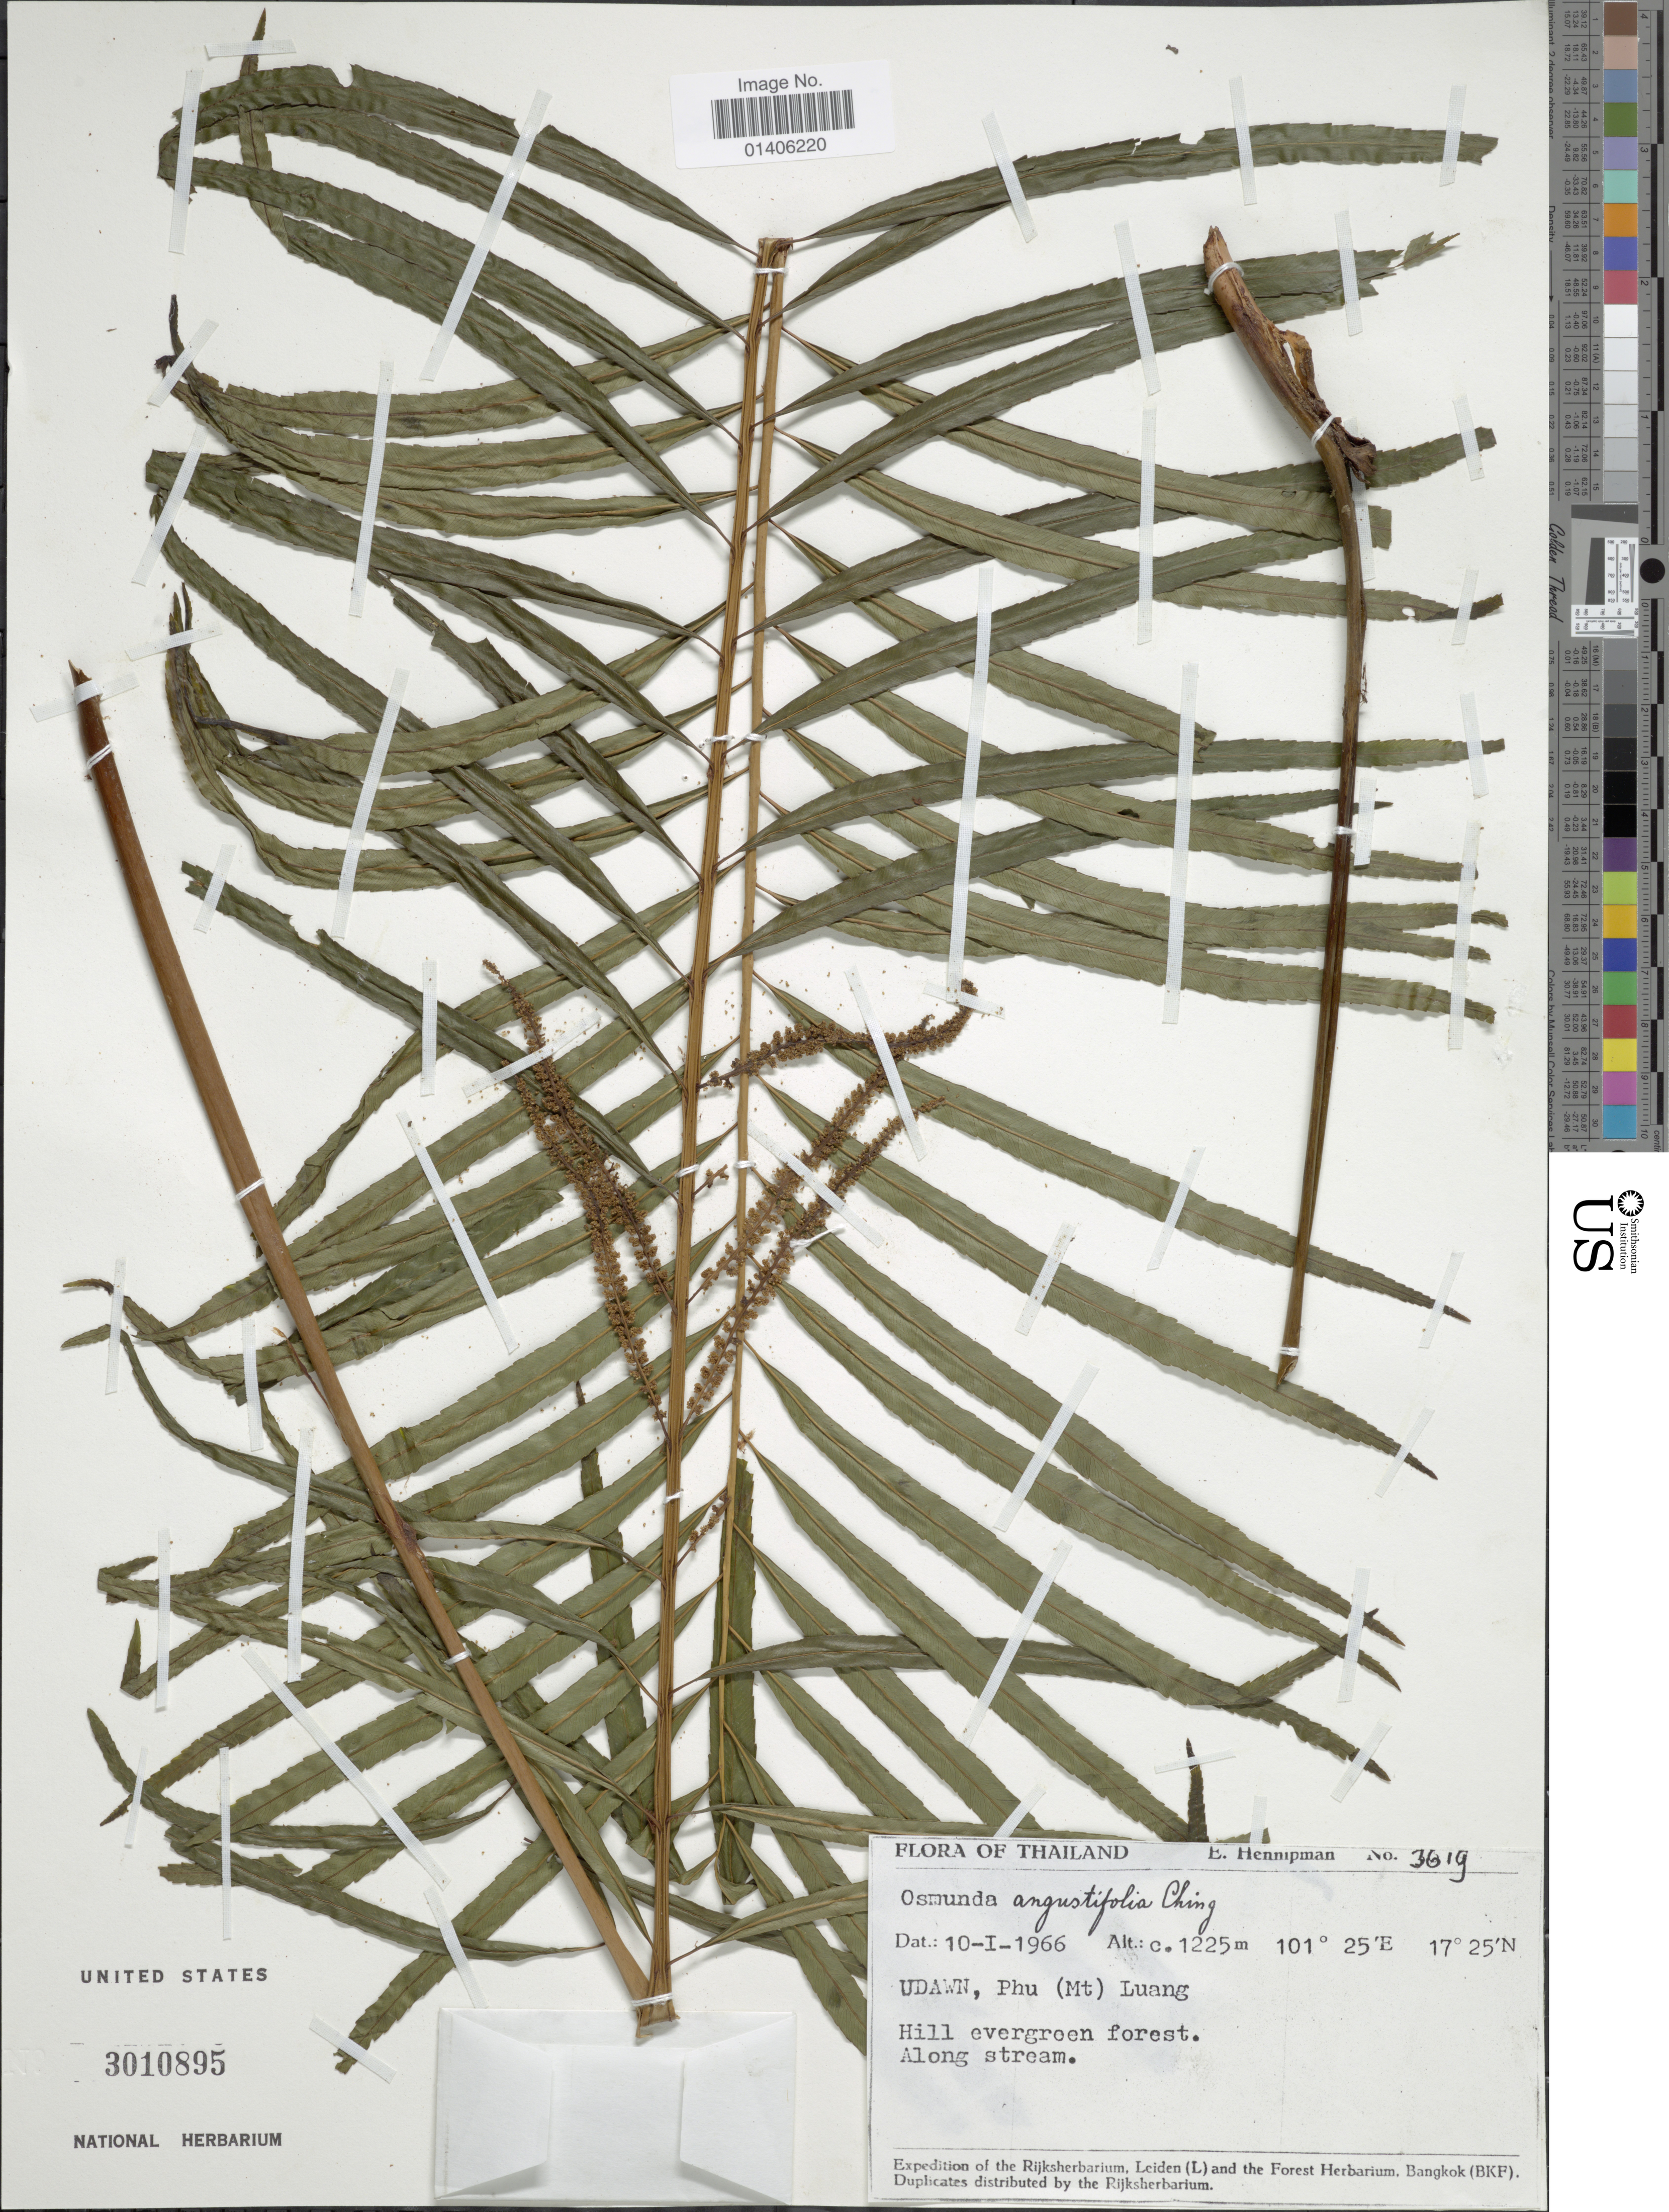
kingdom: Plantae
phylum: Tracheophyta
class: Polypodiopsida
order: Osmundales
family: Osmundaceae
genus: Osmunda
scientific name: Osmunda bromeliifolia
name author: (C. Presl) Copel.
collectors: E. Hennipman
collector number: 3619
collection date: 1966-01-10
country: Thailand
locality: Udawn, Phu (Mt) Luang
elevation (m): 1225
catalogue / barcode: US 3010895